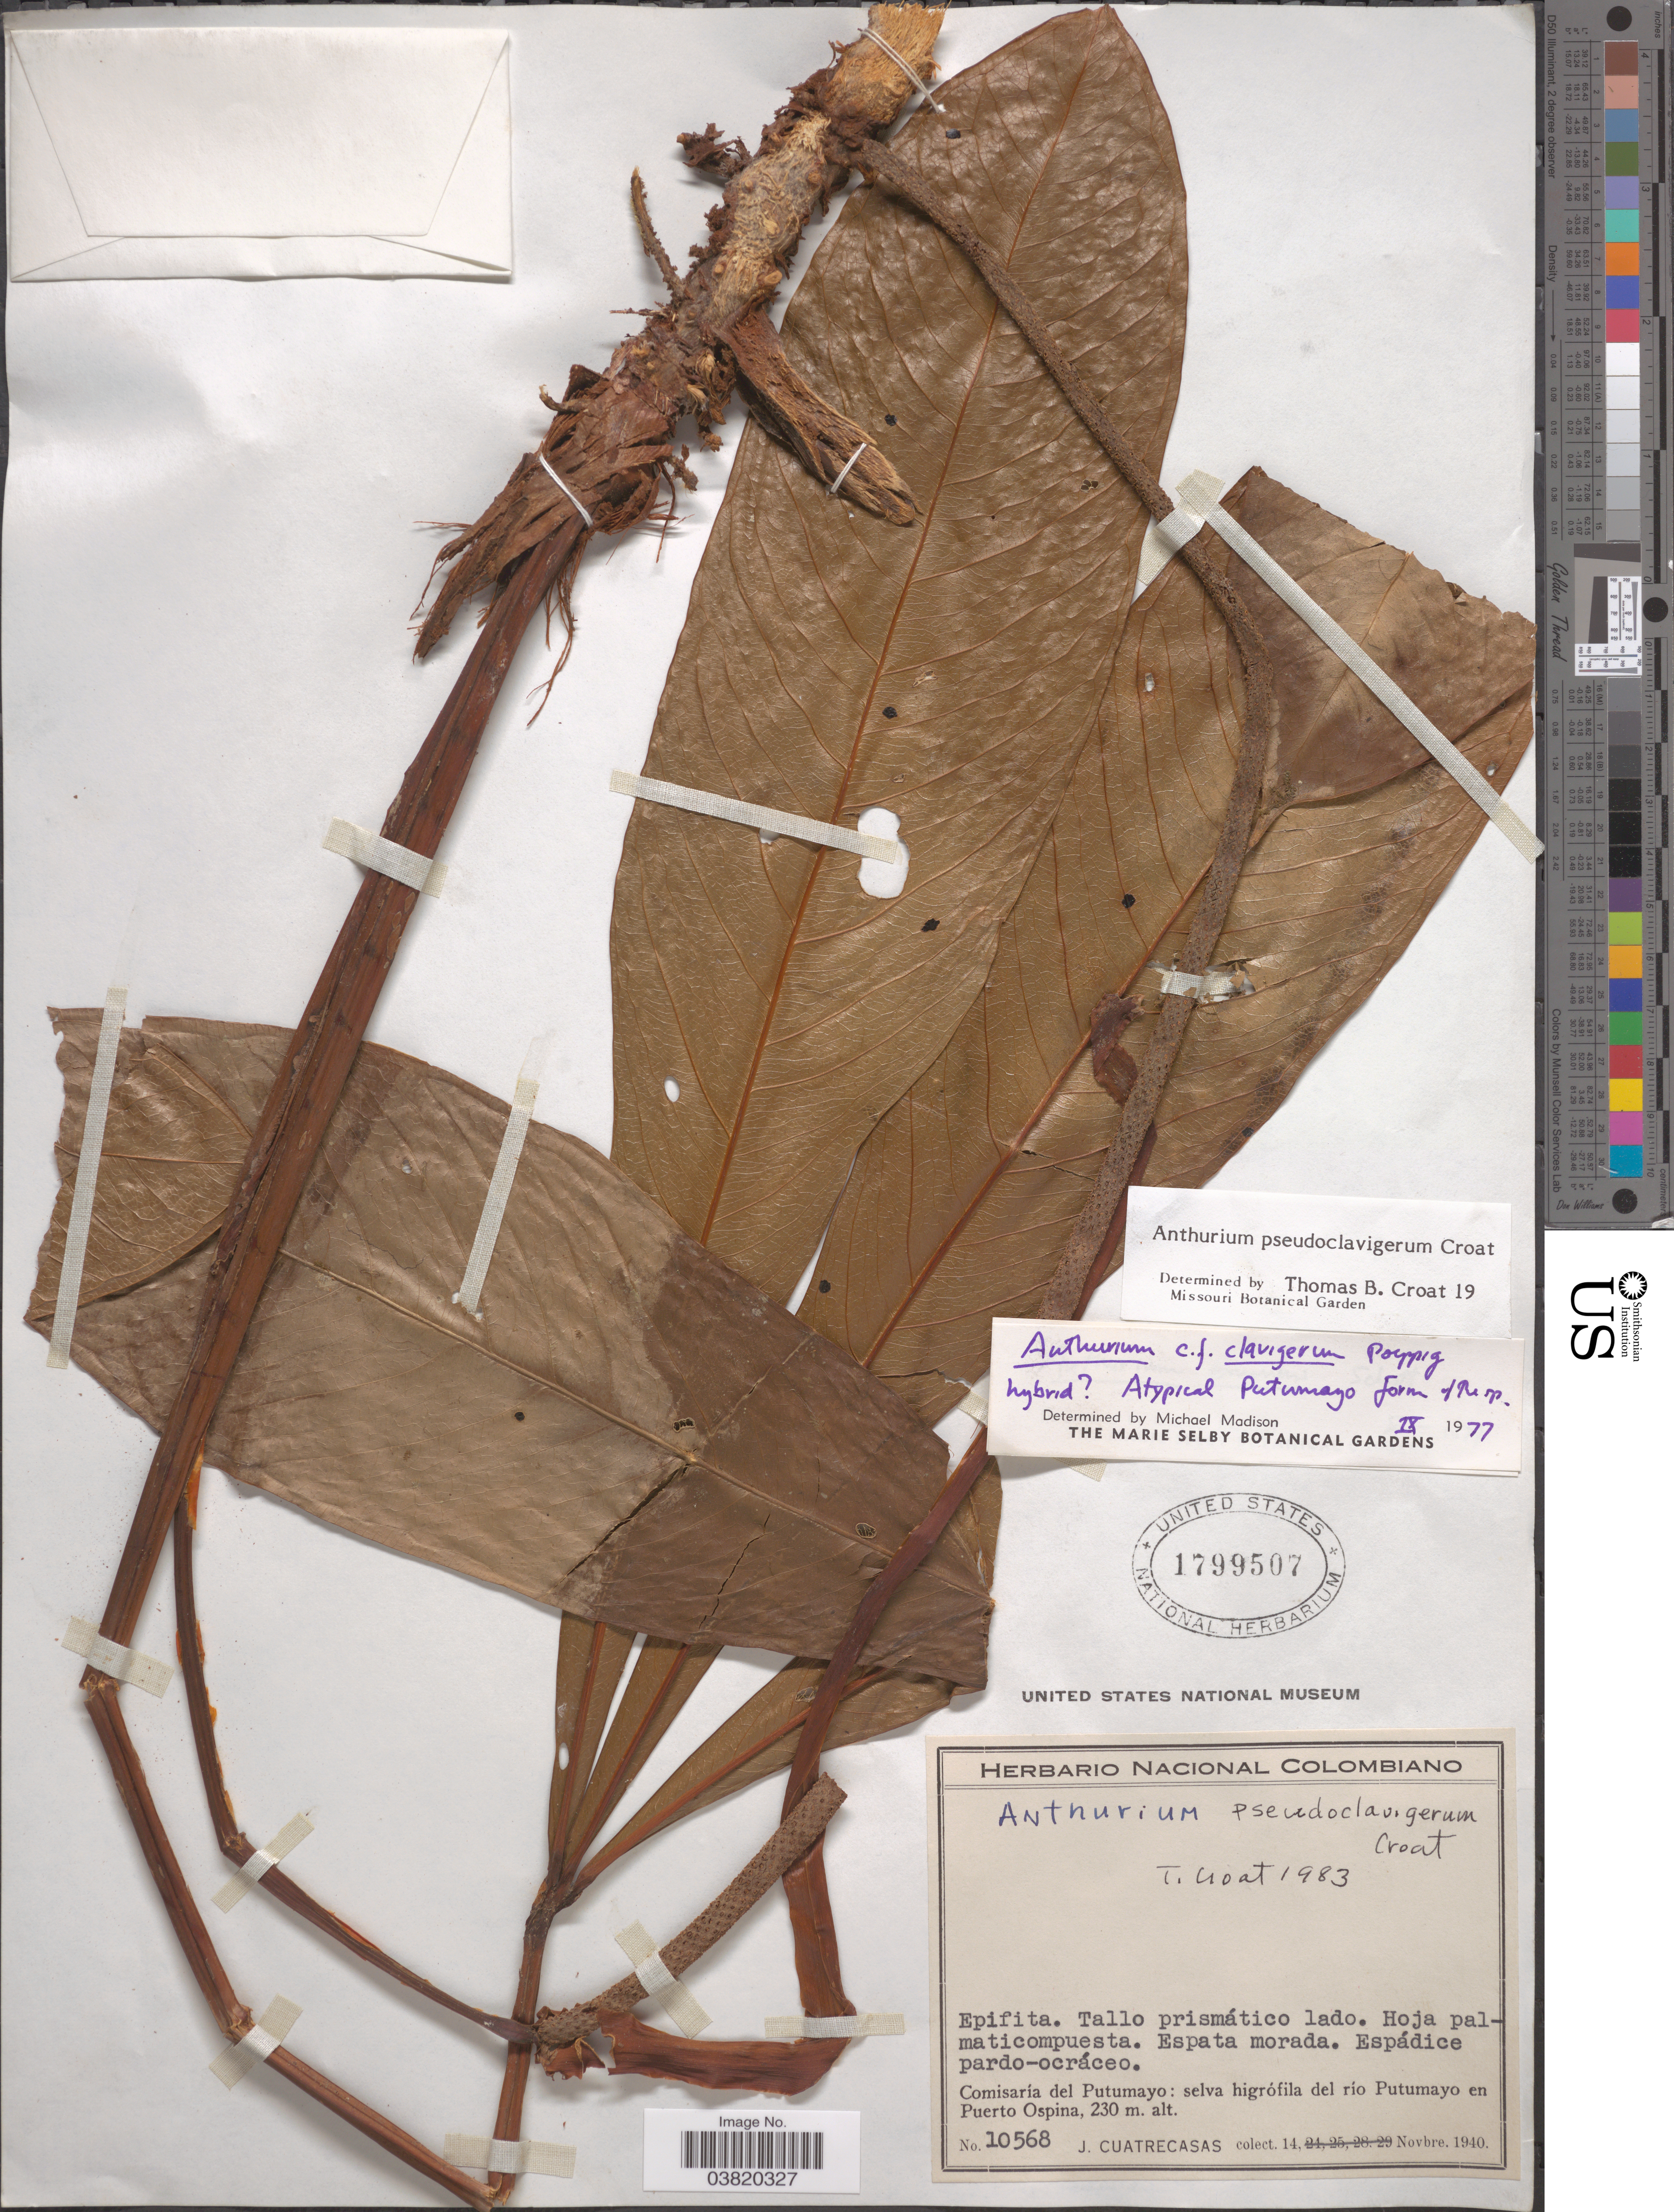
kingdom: Plantae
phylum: Tracheophyta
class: Liliopsida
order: Alismatales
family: Araceae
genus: Anthurium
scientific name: Anthurium pseudoclavigerum Croat, ined.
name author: Croat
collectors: J. Cuatrecasas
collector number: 10568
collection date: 1940-11-14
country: Colombia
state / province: Putumayo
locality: Comisaría del Putumayo: selva higrófila del río Putumayo en Puerto Ospina.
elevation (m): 230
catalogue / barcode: US 1799507